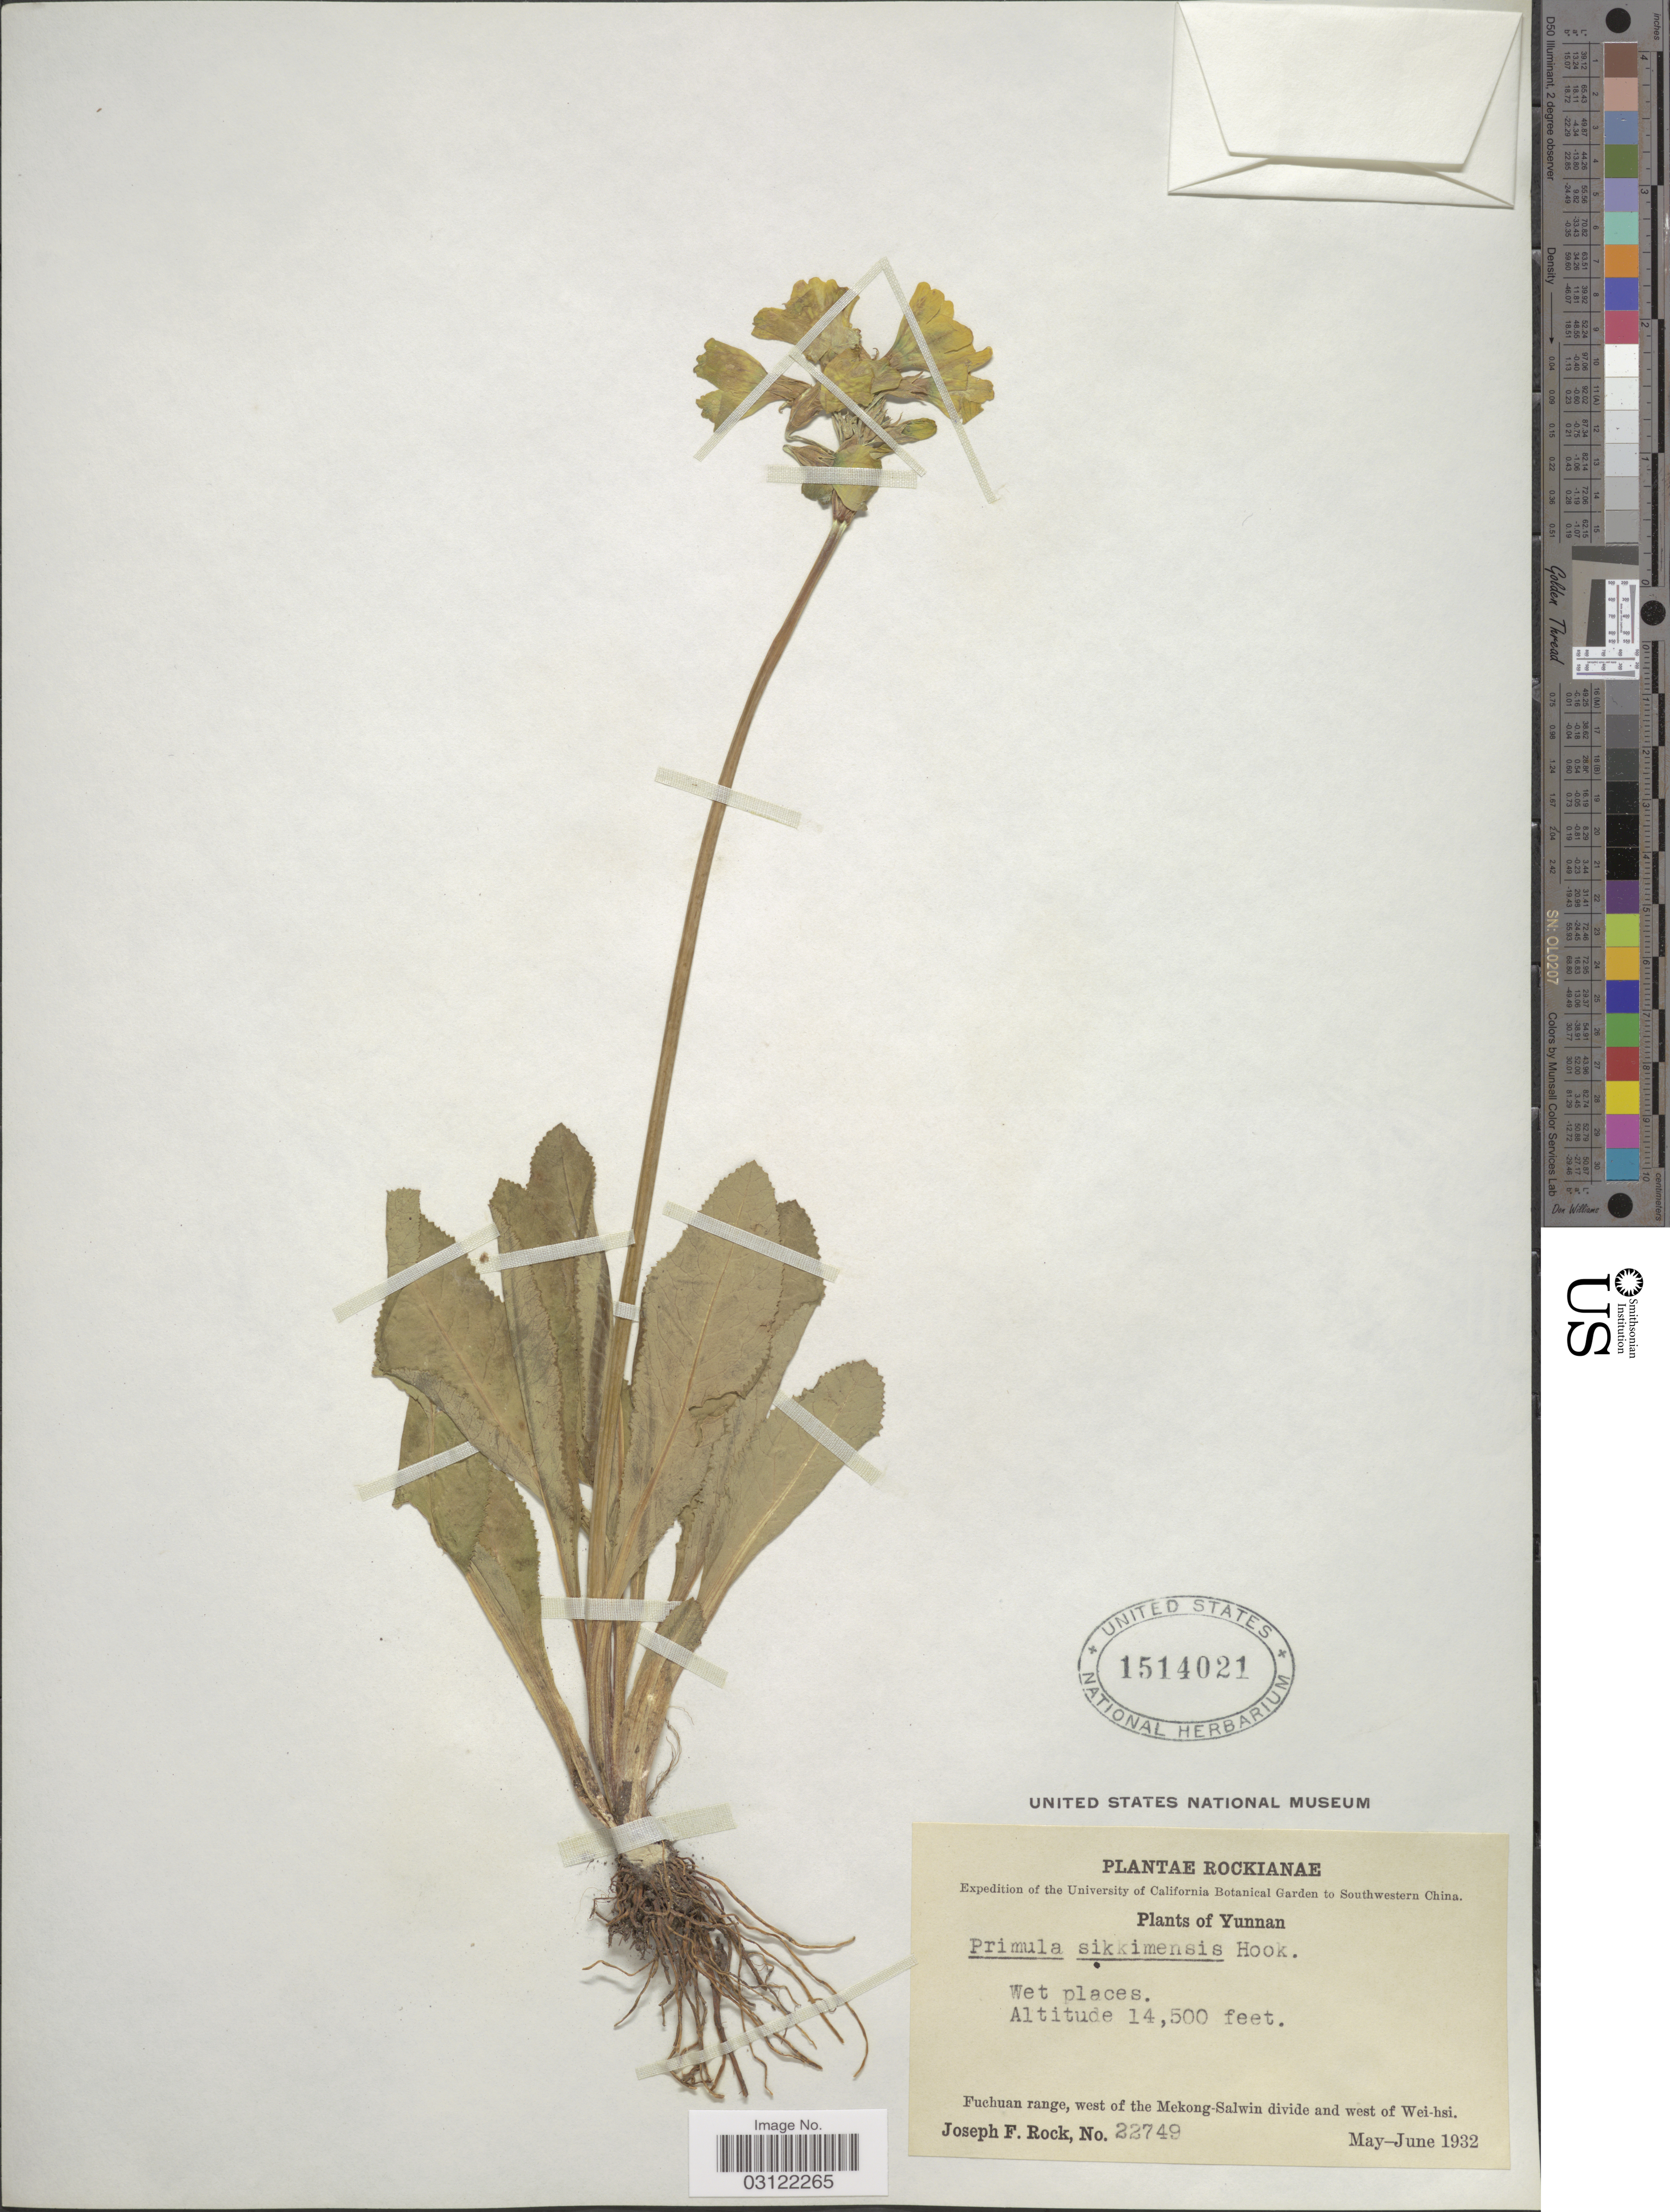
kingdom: Plantae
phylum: Tracheophyta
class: Magnoliopsida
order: Ericales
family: Primulaceae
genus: Primula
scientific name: Primula sikkimensis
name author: Hook.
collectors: J. F. Rock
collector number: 22749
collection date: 1932-05/1932-06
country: China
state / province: Yunnan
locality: Southwestern China. Fuchuan range, west of the Mekong-Salwin divide and west of Wei-hsi.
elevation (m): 4420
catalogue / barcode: US 1514021